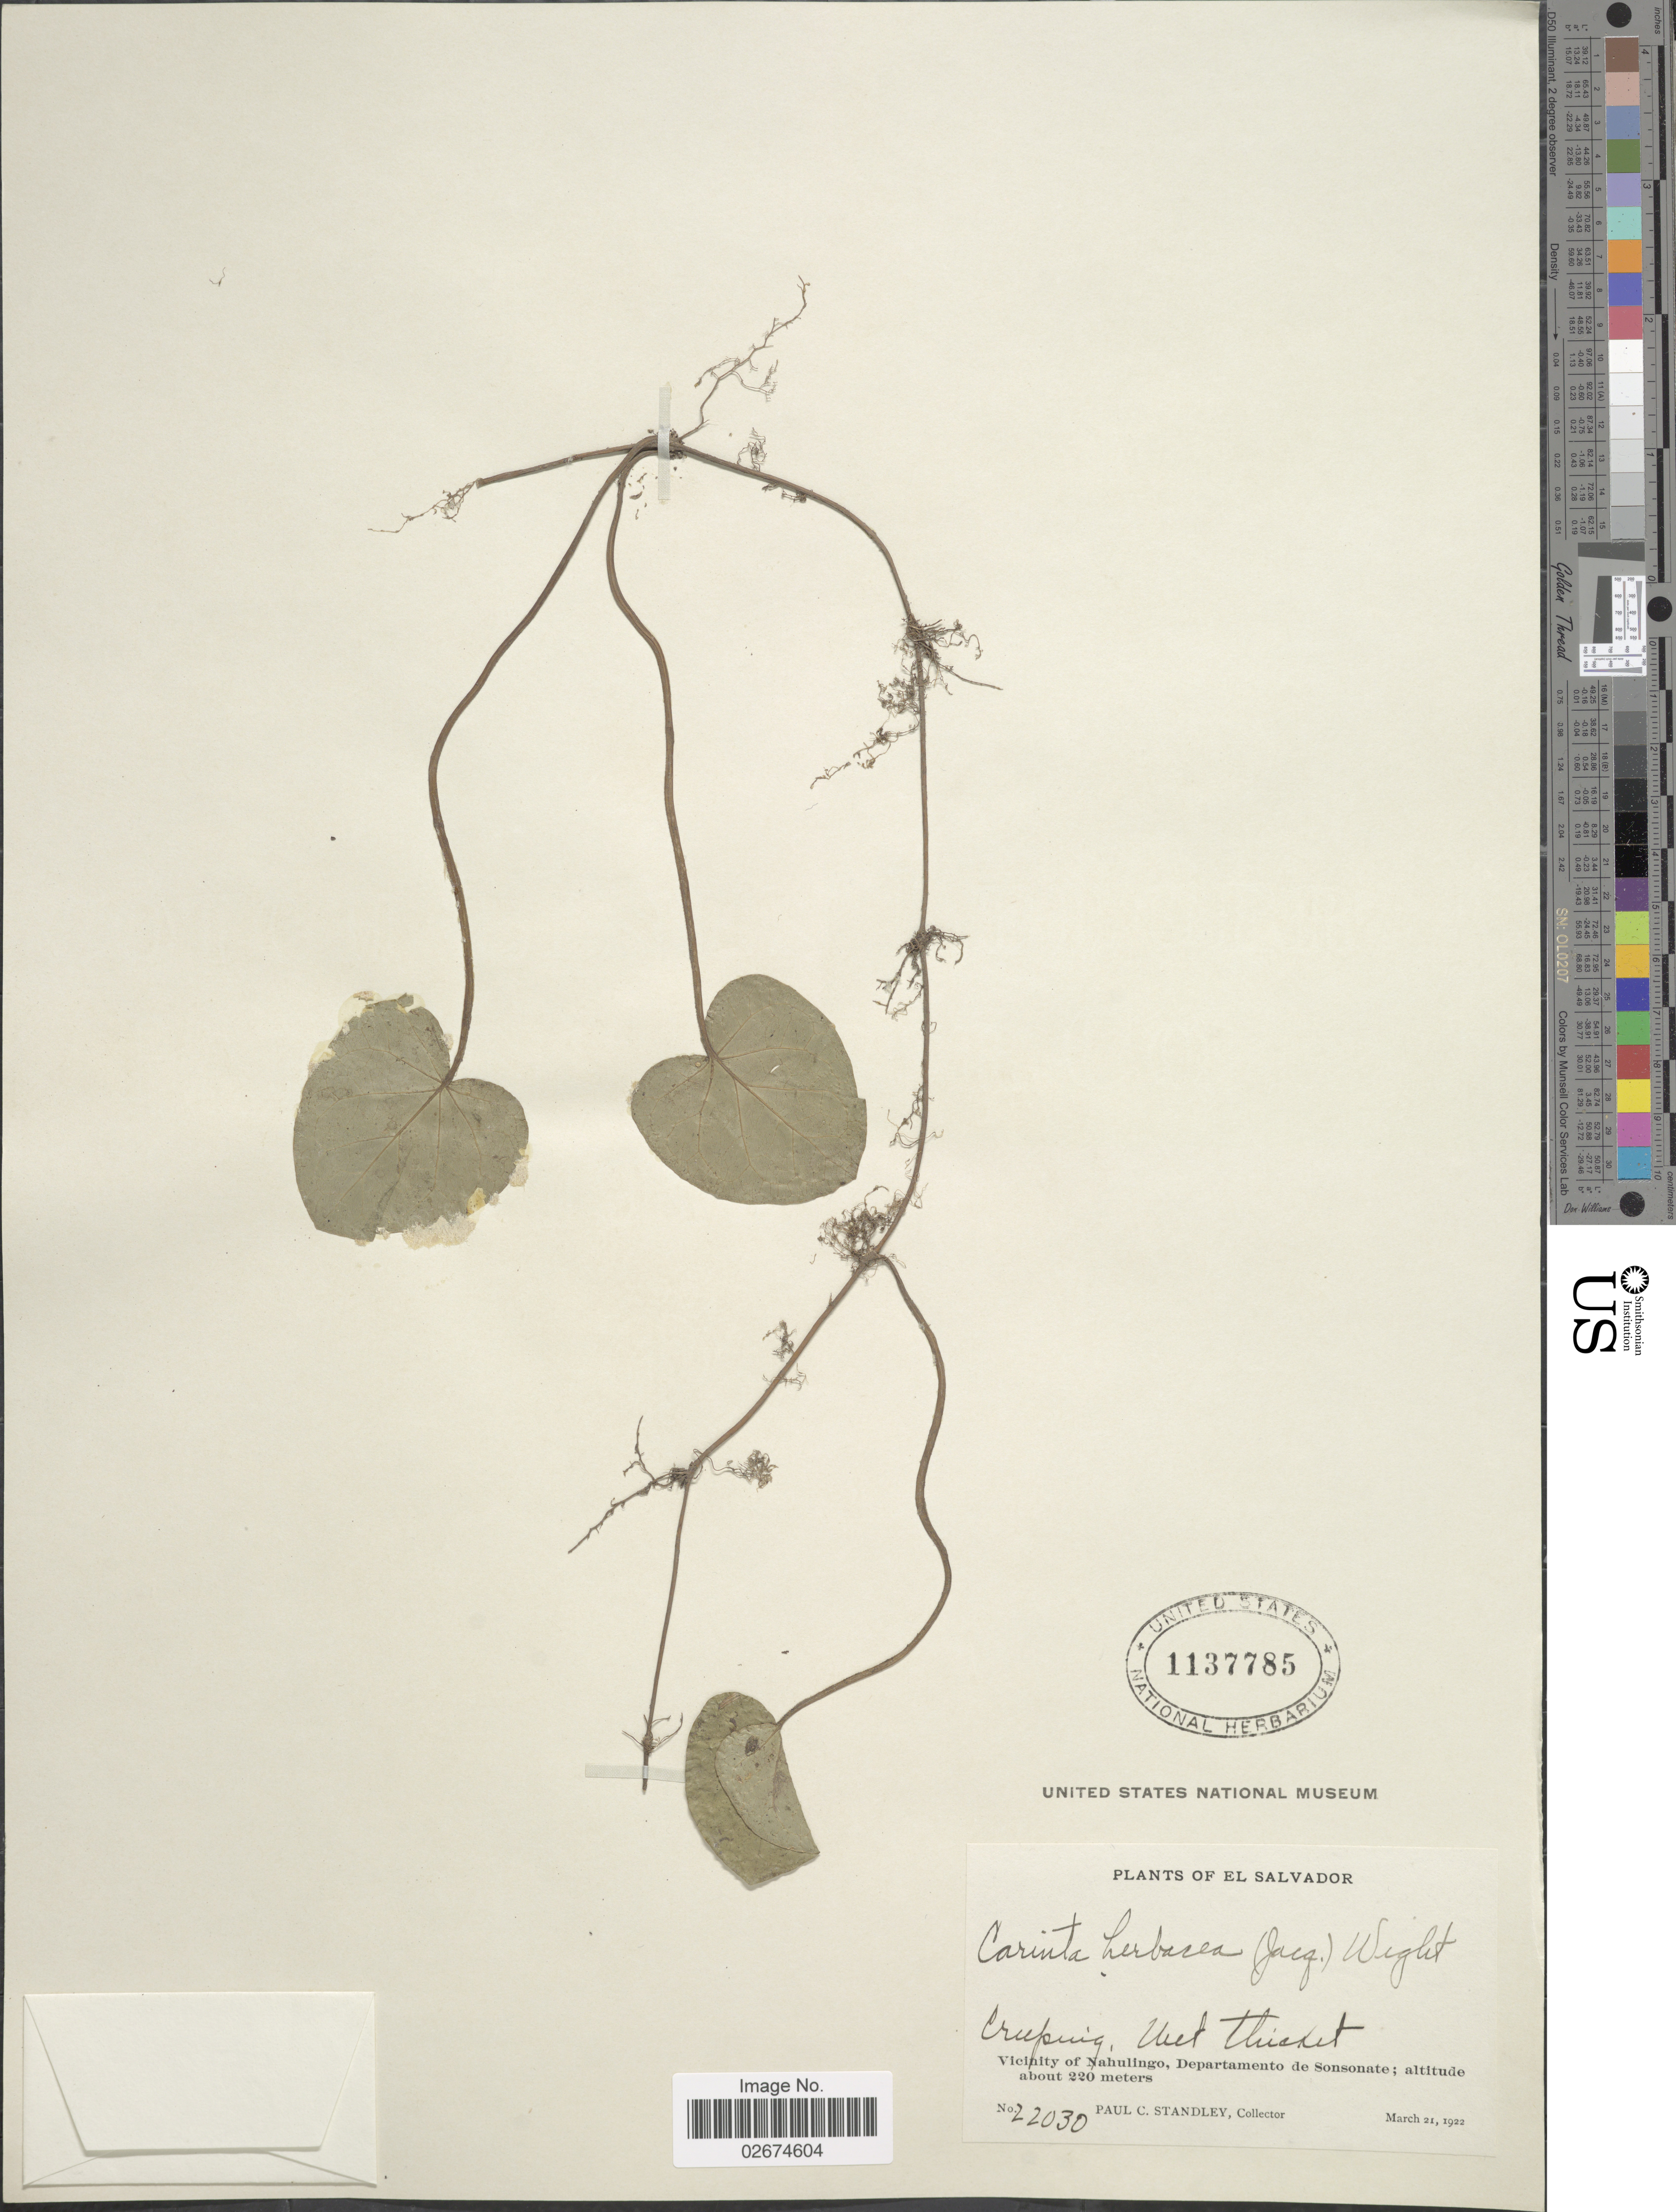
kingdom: Plantae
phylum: Tracheophyta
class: Magnoliopsida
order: Gentianales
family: Rubiaceae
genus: Geophila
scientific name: Geophila herbacea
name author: (Jacq.) K. Schum.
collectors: P. C. Standley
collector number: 22030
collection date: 1922-03-21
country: El Salvador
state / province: Sonsonate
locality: Vicinity of Nahulingo, Departamento de Sonsonate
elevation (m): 220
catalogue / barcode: US 1137785